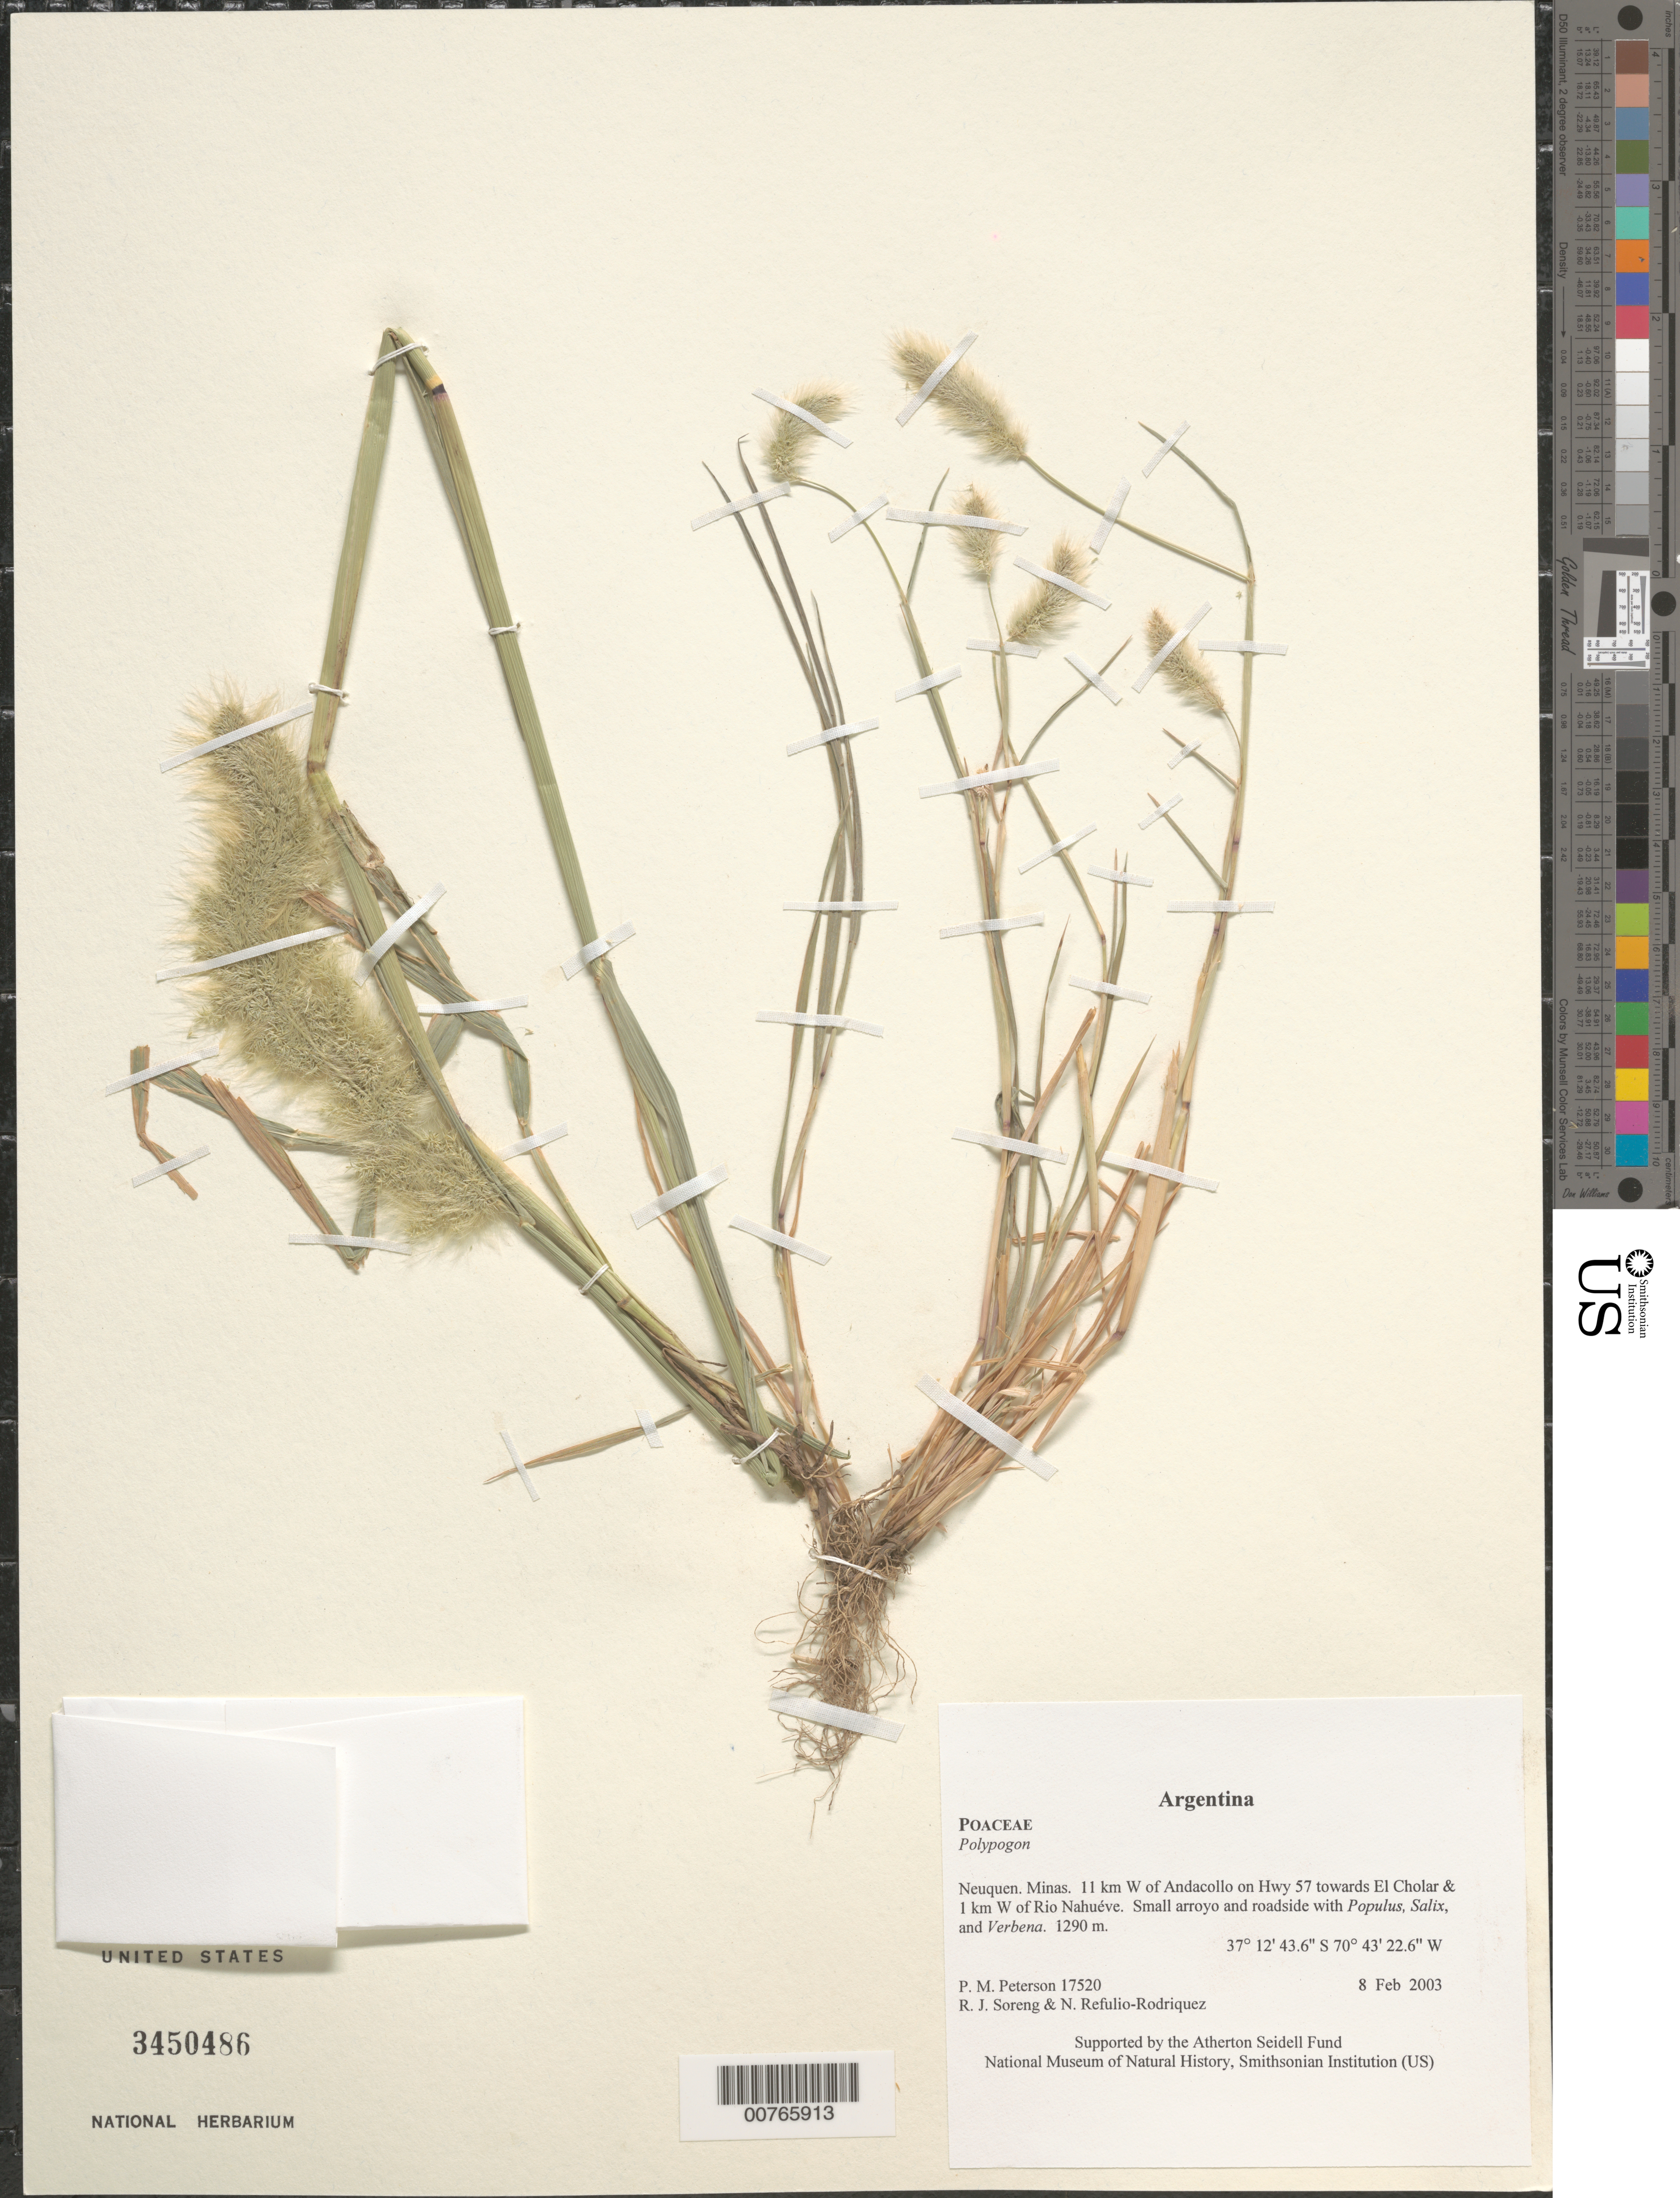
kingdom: Plantae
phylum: Tracheophyta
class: Liliopsida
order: Poales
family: Poaceae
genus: Polypogon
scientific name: Polypogon sp.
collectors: P. M. Peterson, R. J. Soreng & N. Refulio-Rodríguez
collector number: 17520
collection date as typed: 08 Feb 2003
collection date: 2003-02-08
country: Argentina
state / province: Neuquen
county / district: Minas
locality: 11 km W of Andacollo on Hwy 57 towards El Cholar & 1 km W of Rio Nahuéve. Small arroyo and roadside with Populus, Salix, and Verbena.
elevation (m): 1290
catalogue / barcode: US 3450486